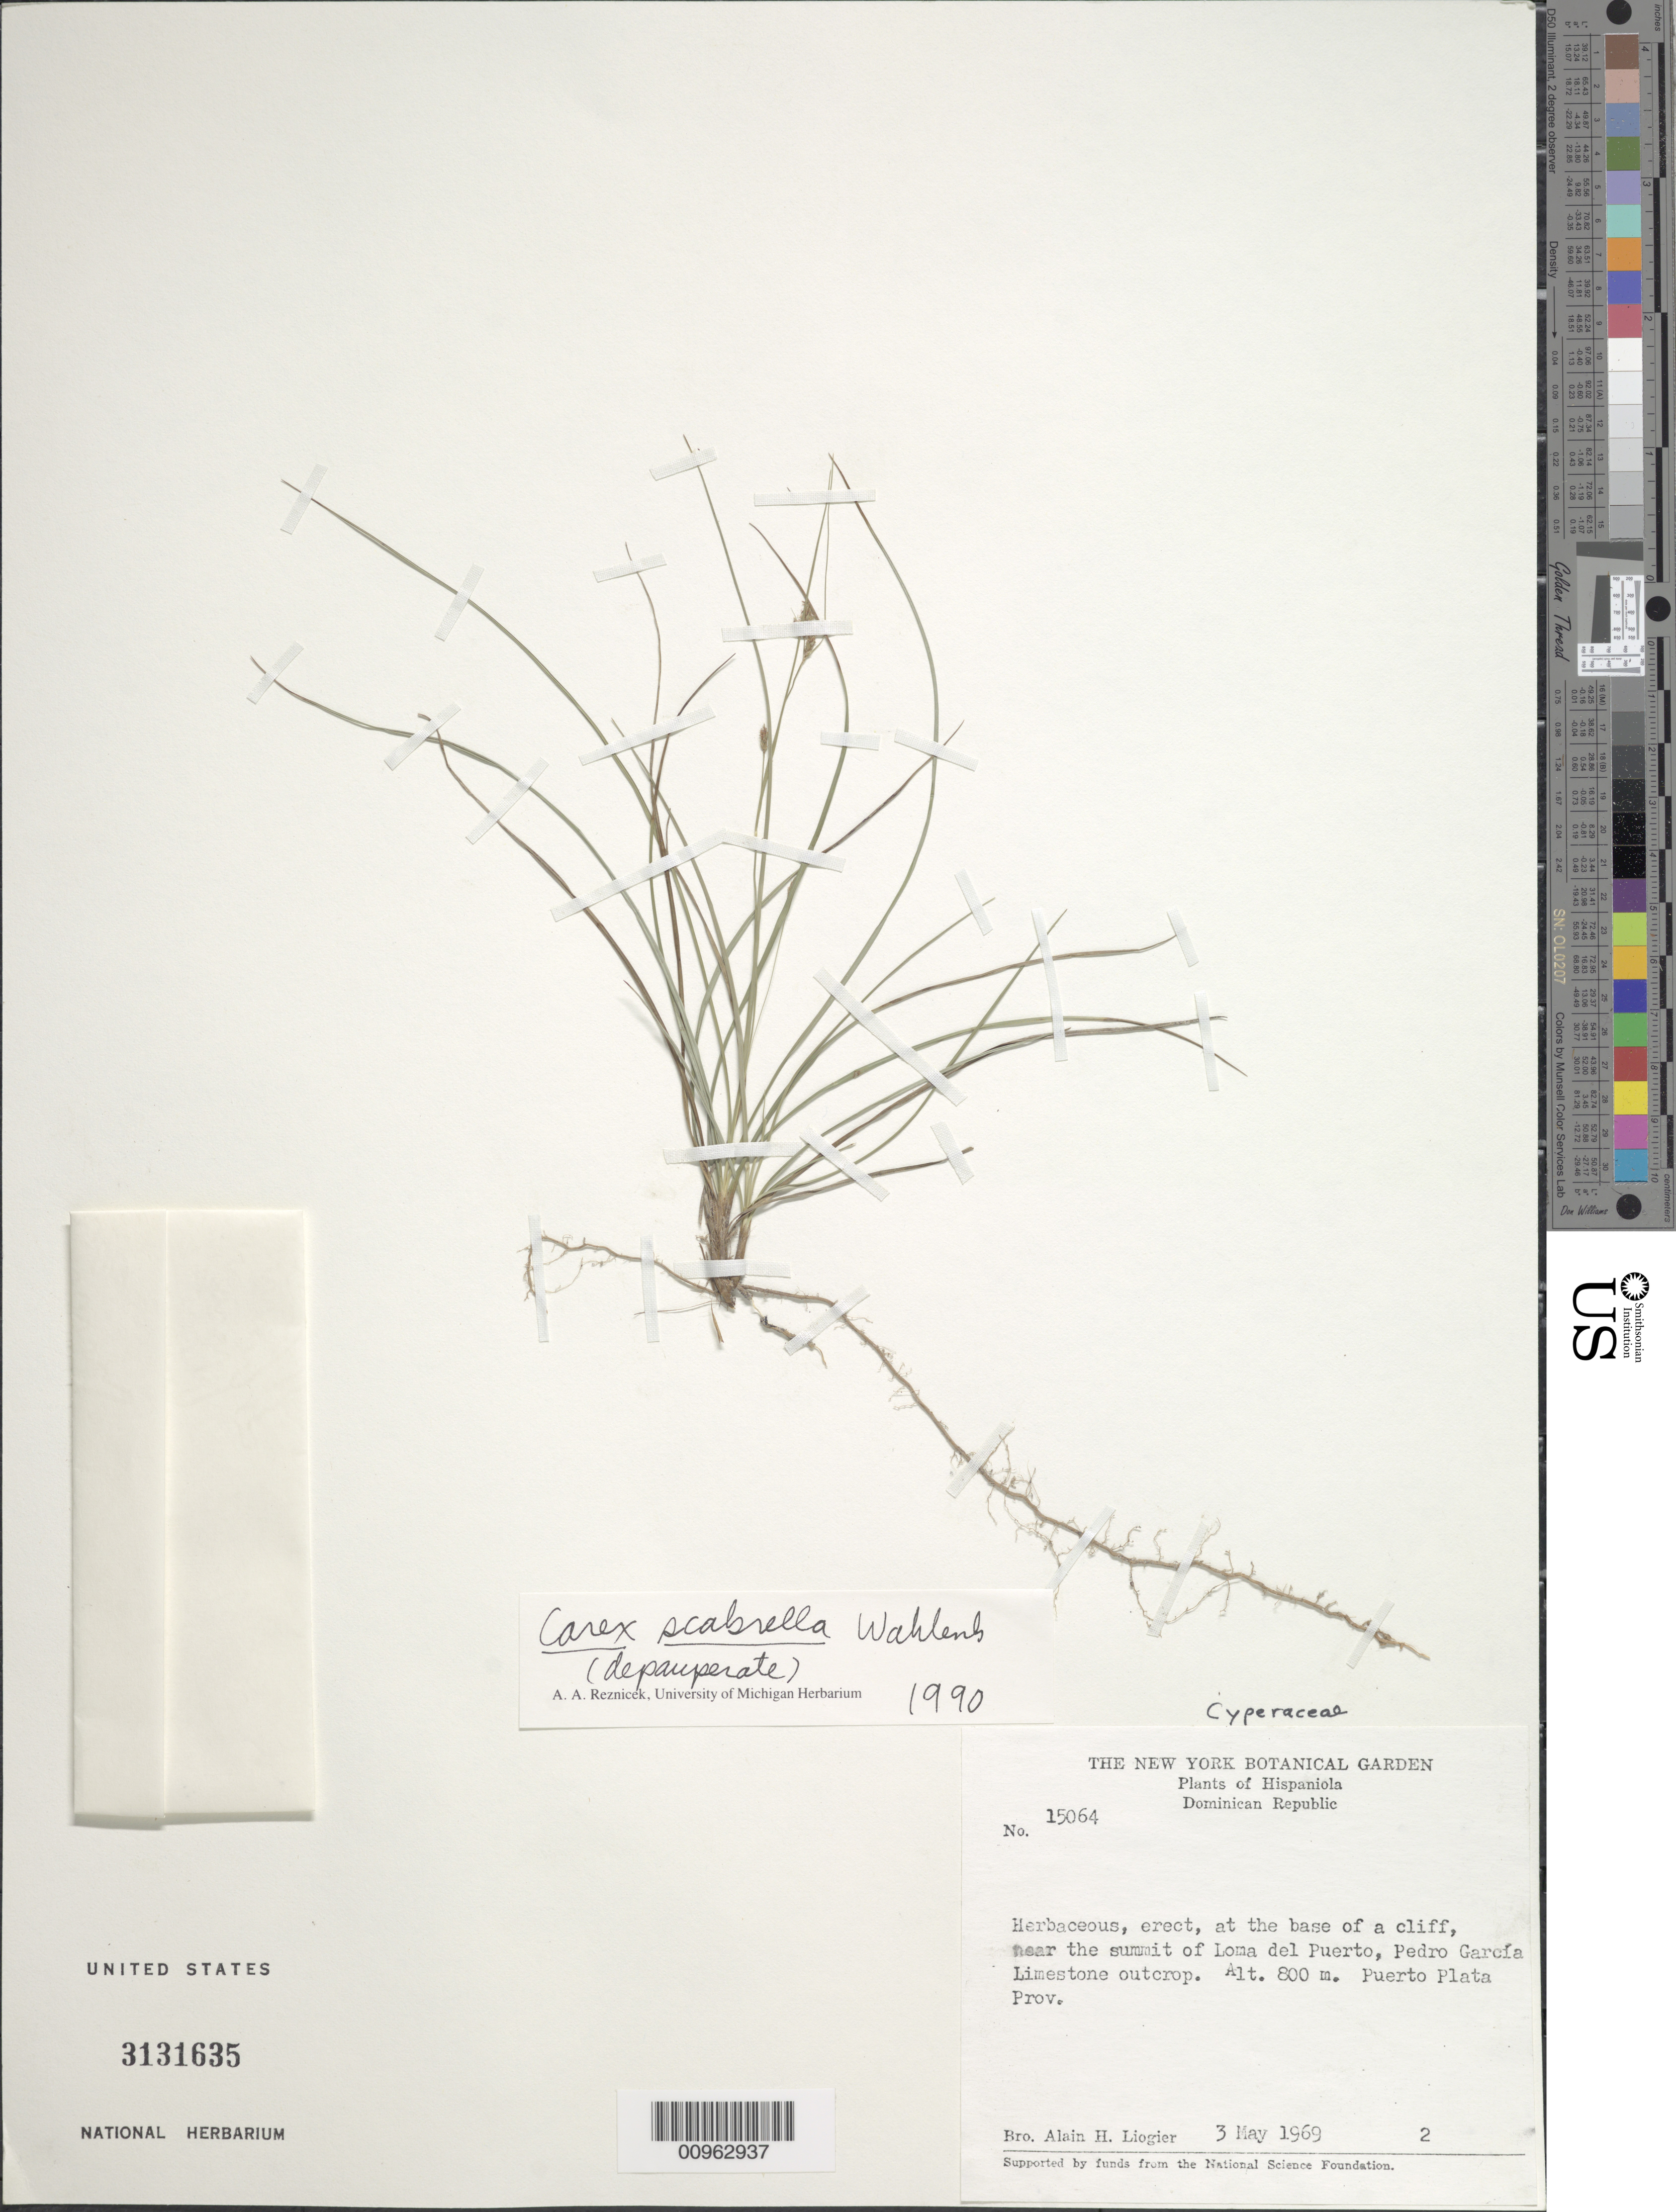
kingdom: Plantae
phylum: Tracheophyta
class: Liliopsida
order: Poales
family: Cyperaceae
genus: Carex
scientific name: Carex scabrella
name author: Wahlenb.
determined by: Reznicek, A. A.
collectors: A. H. Liogier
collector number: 15064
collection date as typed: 03 May 1969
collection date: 1969-05-03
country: Dominican Republic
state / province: Puerto Plata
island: Hispaniola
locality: Near the summit of Loma del Puerto, Pedro García Limestone outcrop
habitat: At the base of a ciff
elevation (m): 800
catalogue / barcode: US 3131635